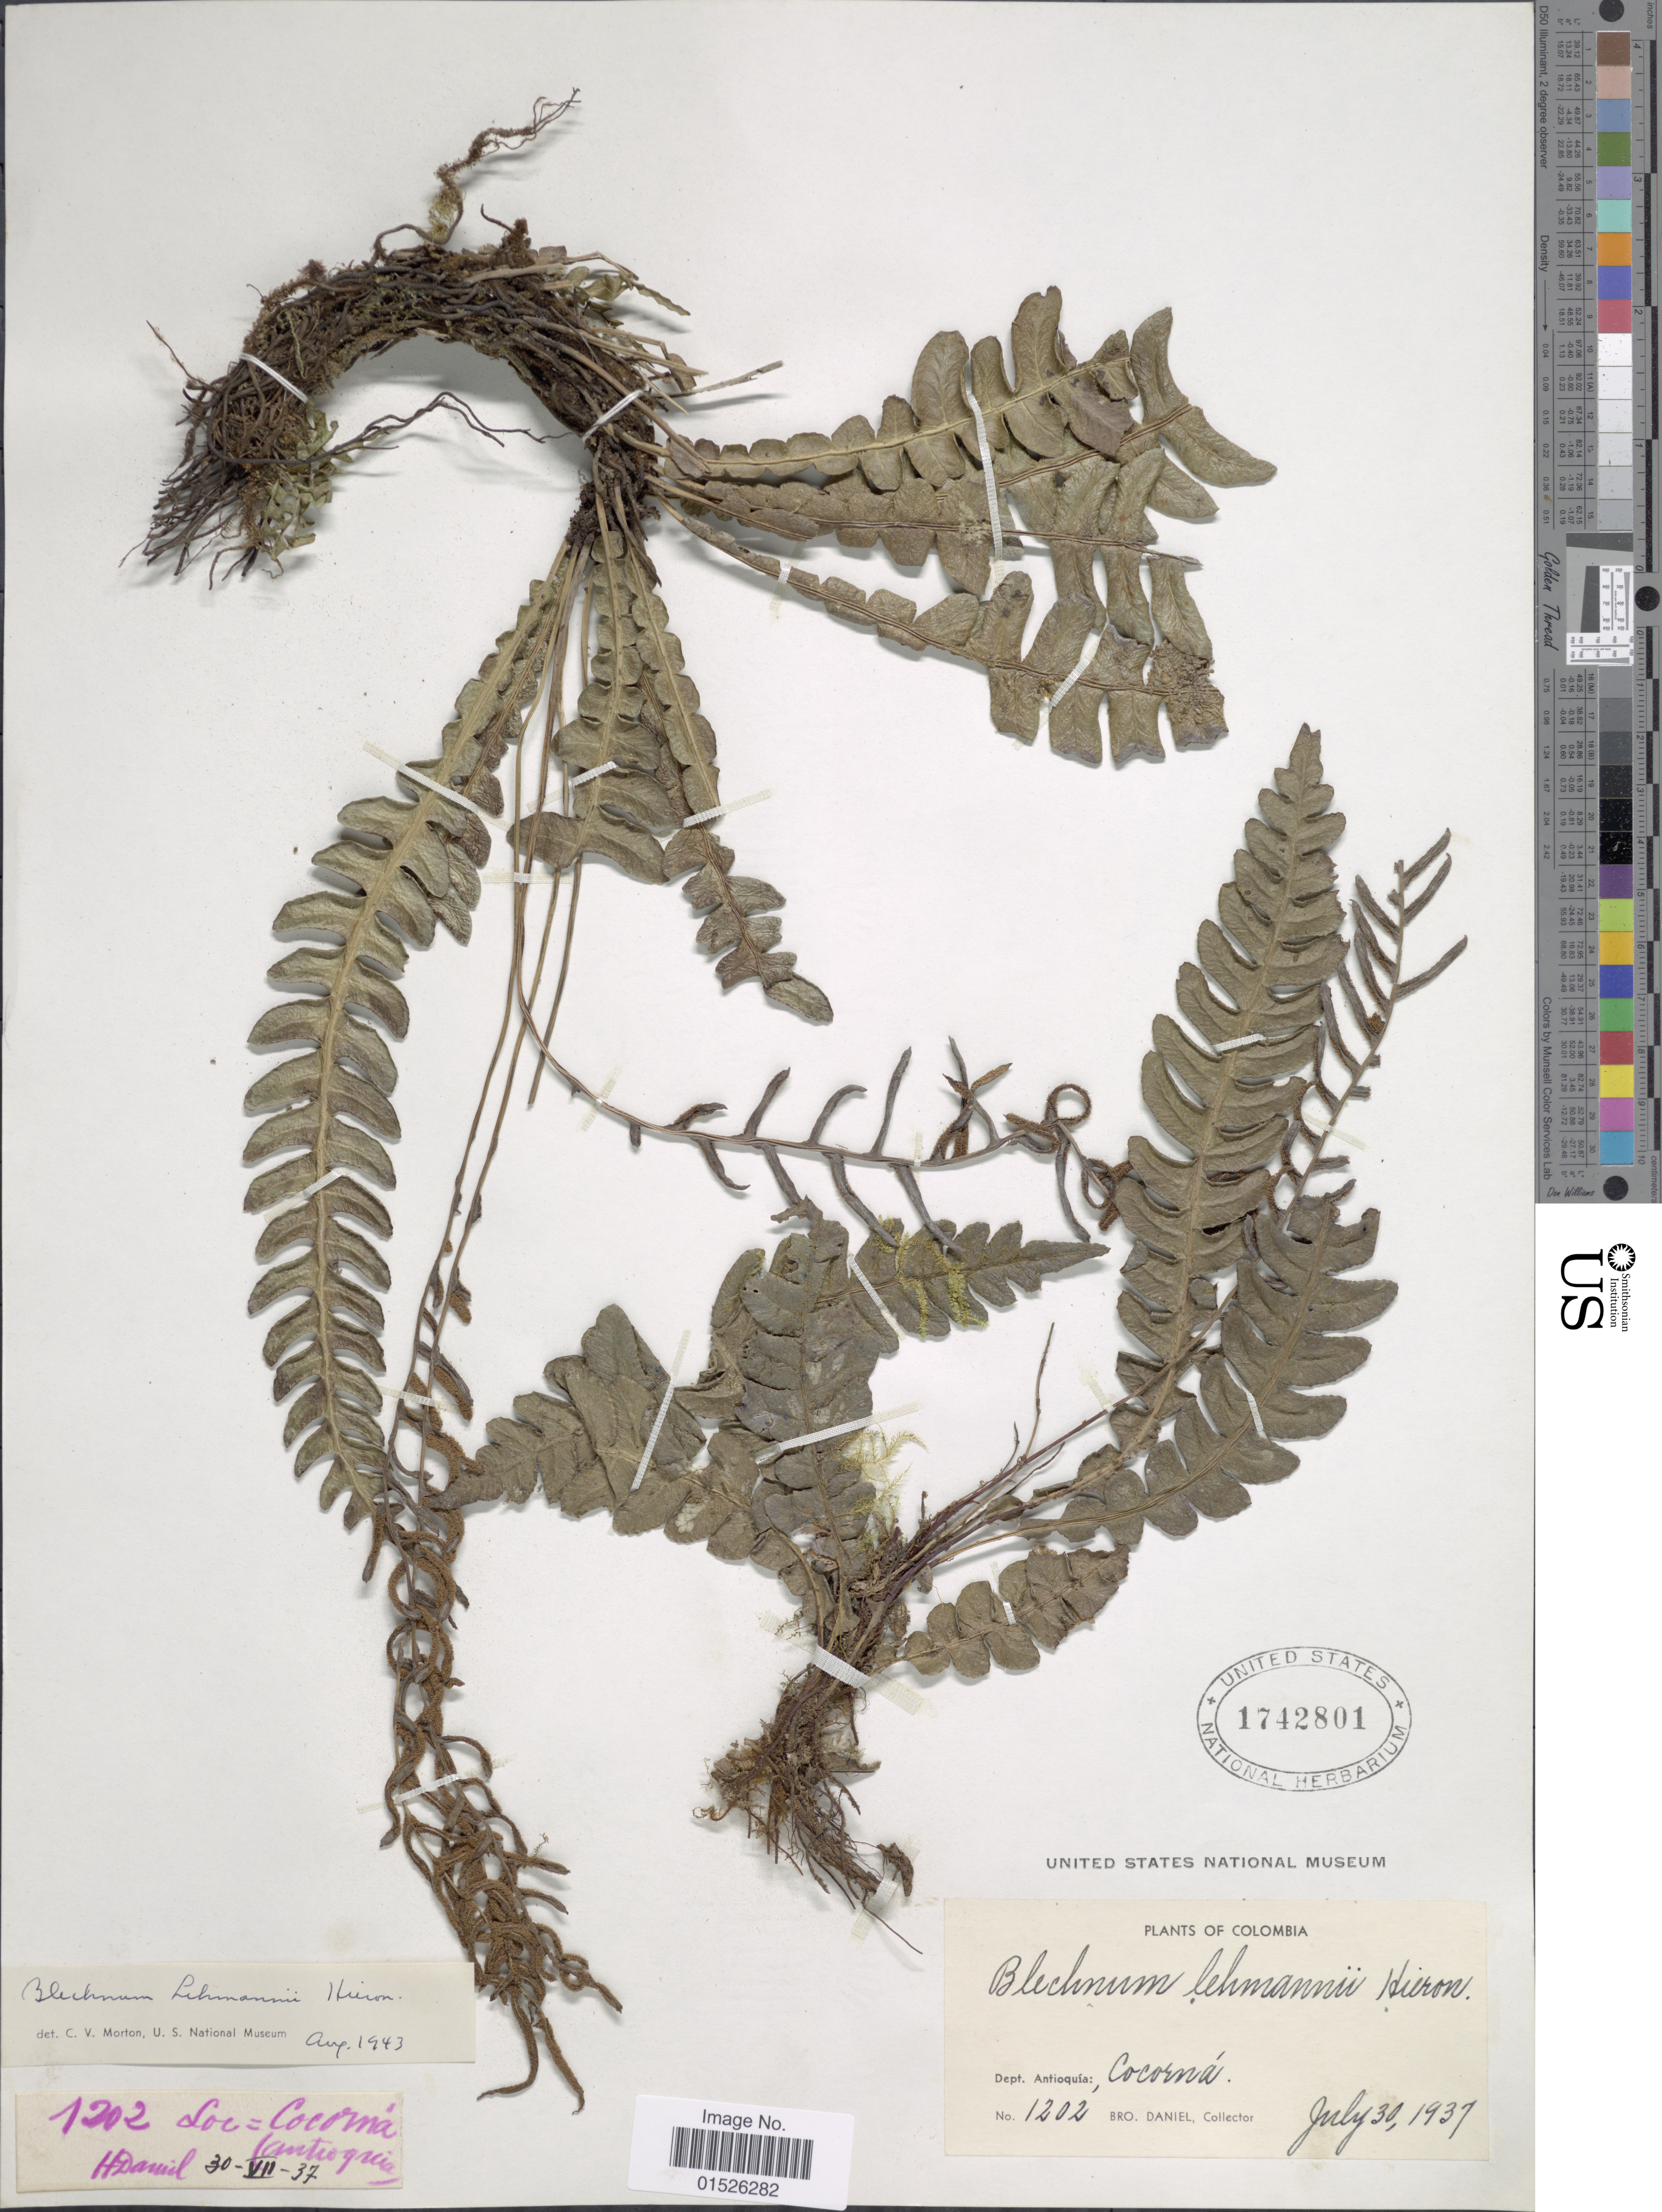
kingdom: Plantae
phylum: Tracheophyta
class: Polypodiopsida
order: Polypodiales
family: Blechnaceae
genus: Blechnum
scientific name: Blechnum lehmannii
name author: Hieron.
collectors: Bro. Daniel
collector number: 1202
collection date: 1937-07-30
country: Colombia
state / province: Antioquia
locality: Colombia, Dept. Antioquia, Corona,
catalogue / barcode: US 1742801